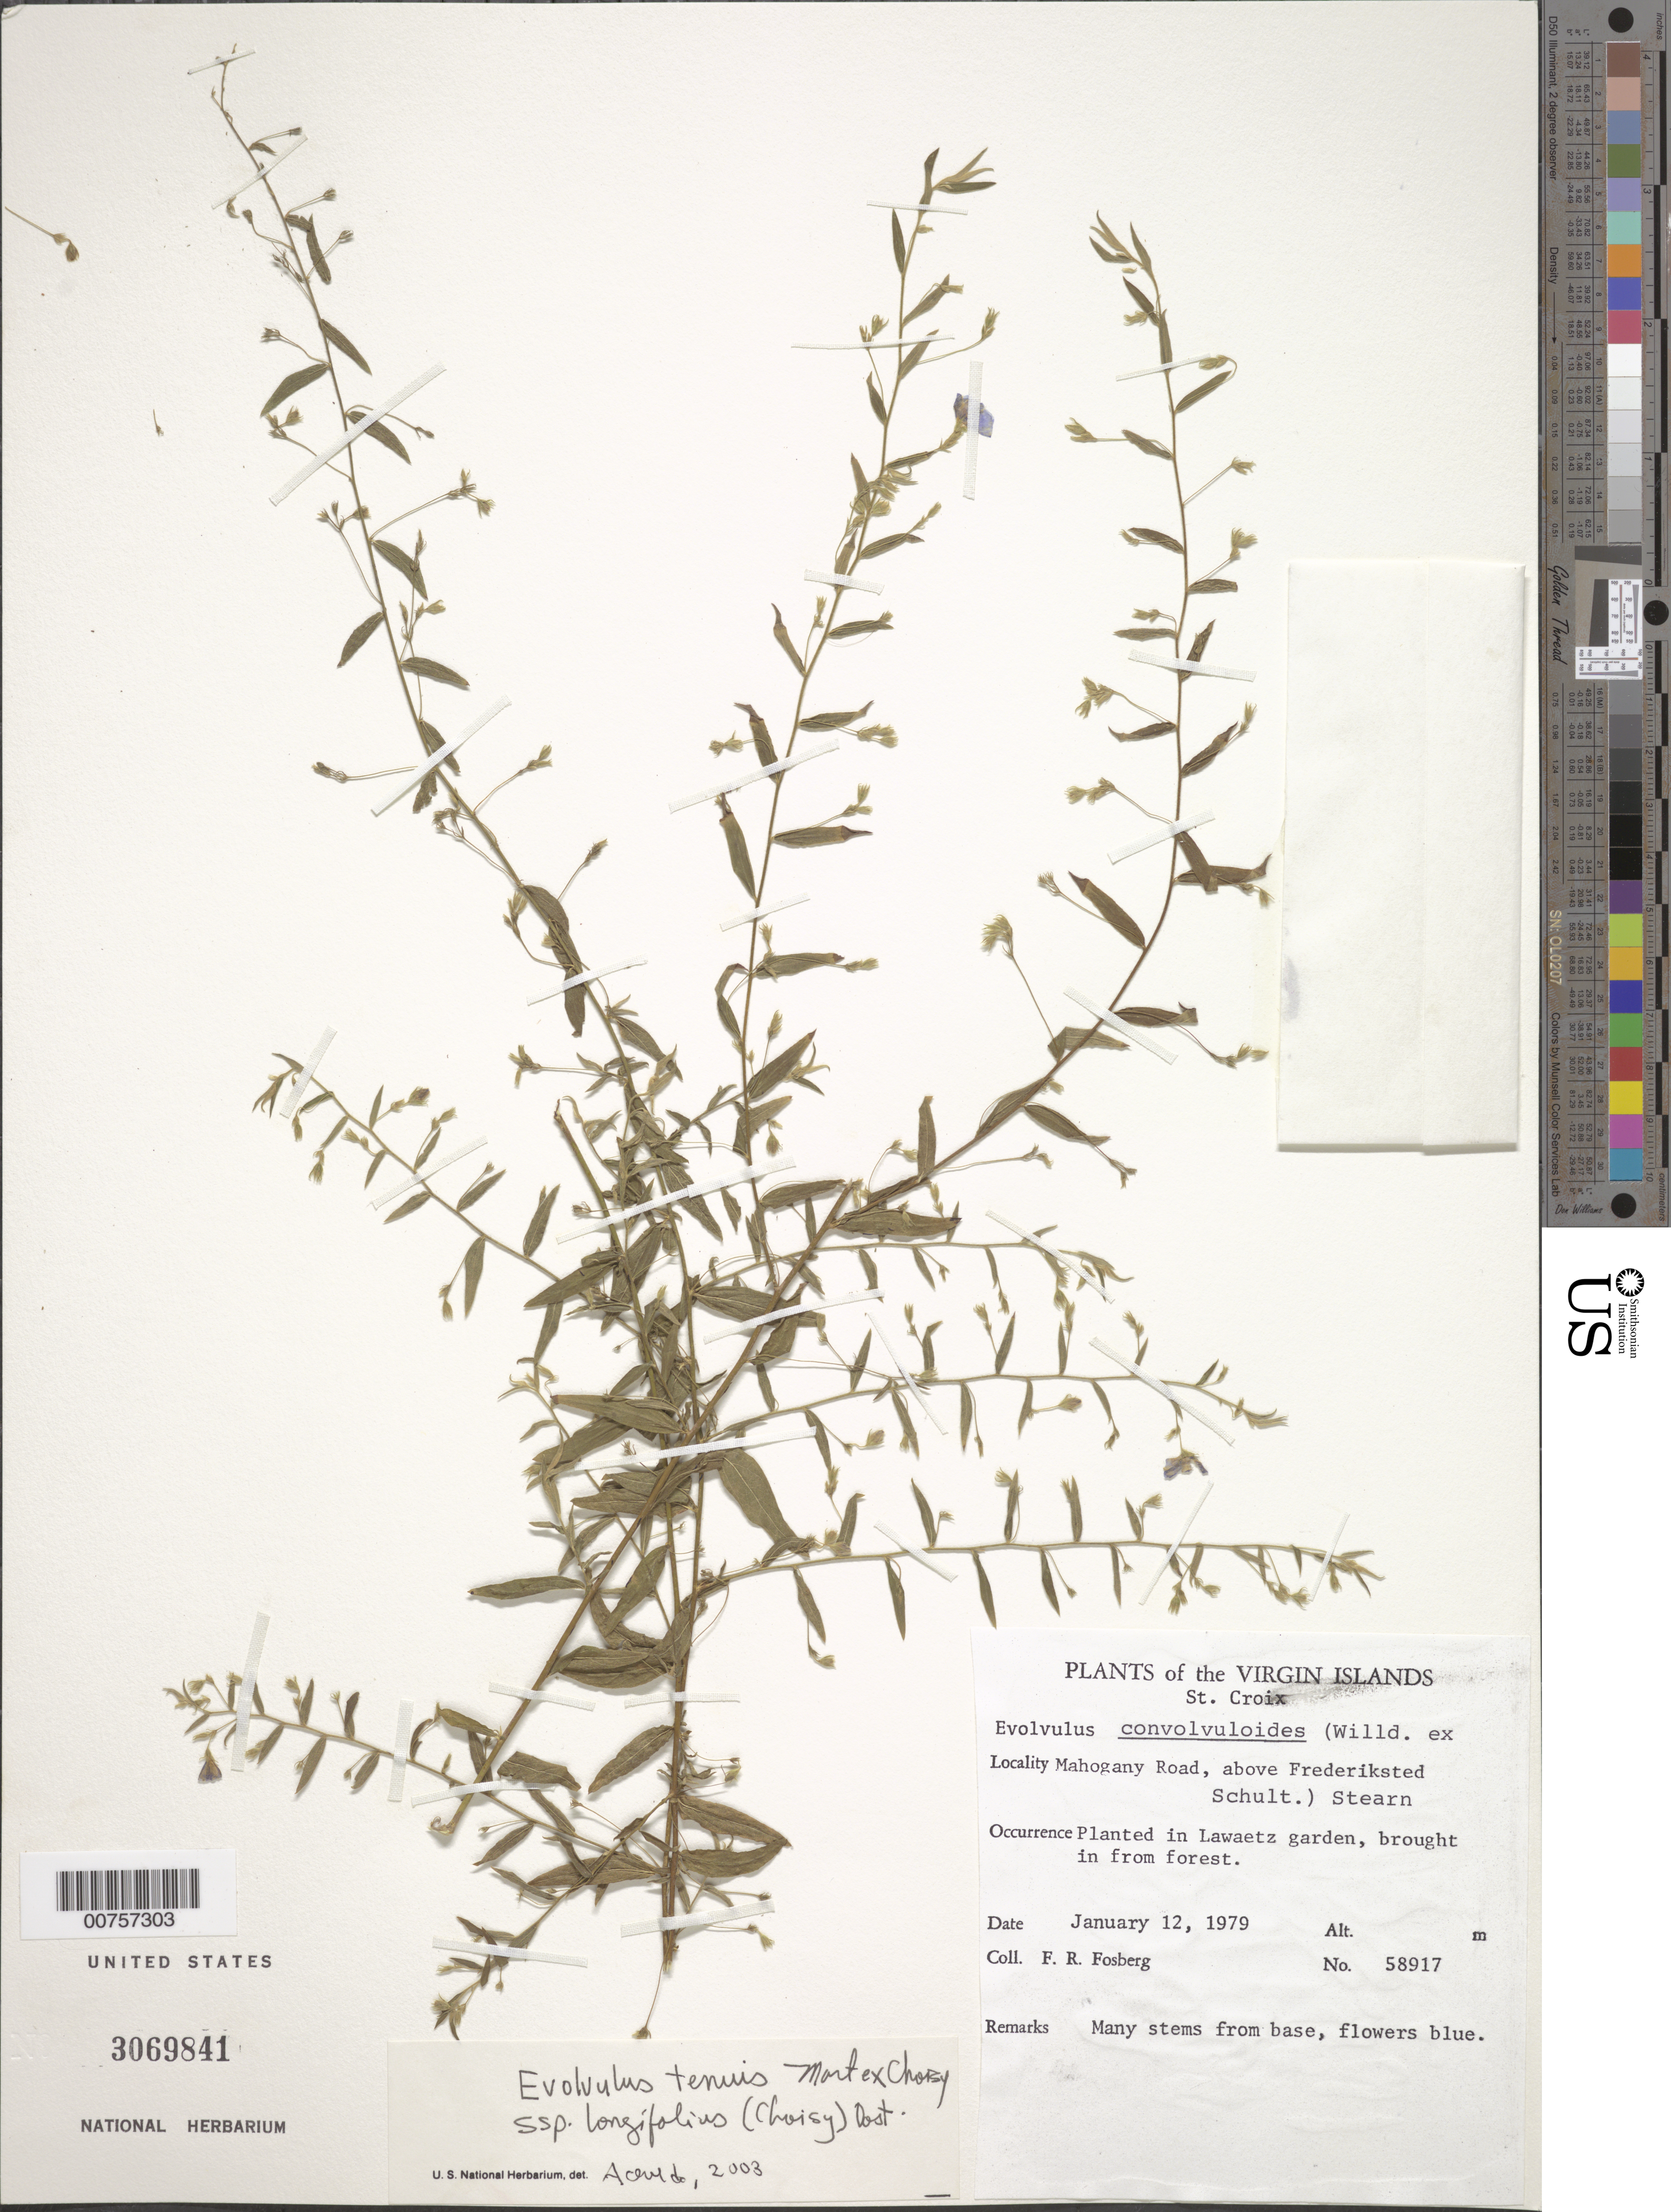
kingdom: Plantae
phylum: Tracheophyta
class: Magnoliopsida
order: Solanales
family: Convolvulaceae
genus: Evolvulus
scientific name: Evolvulus tenuis subsp. longifolius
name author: Mart. ex Choisy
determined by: Acevedo-Rodríguez, P., (BOT), Smithsonian Institution - National Museum of Natural History (UNITED STATES)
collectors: F. R. Fosberg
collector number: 58917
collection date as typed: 12 Jan 1979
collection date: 1979-01-12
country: U.S. Virgin Islands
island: St. Croix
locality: Mahogany Road, above Fredericksted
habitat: Planted in Lawaetz garden, brought in from the forest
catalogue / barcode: US 3069841